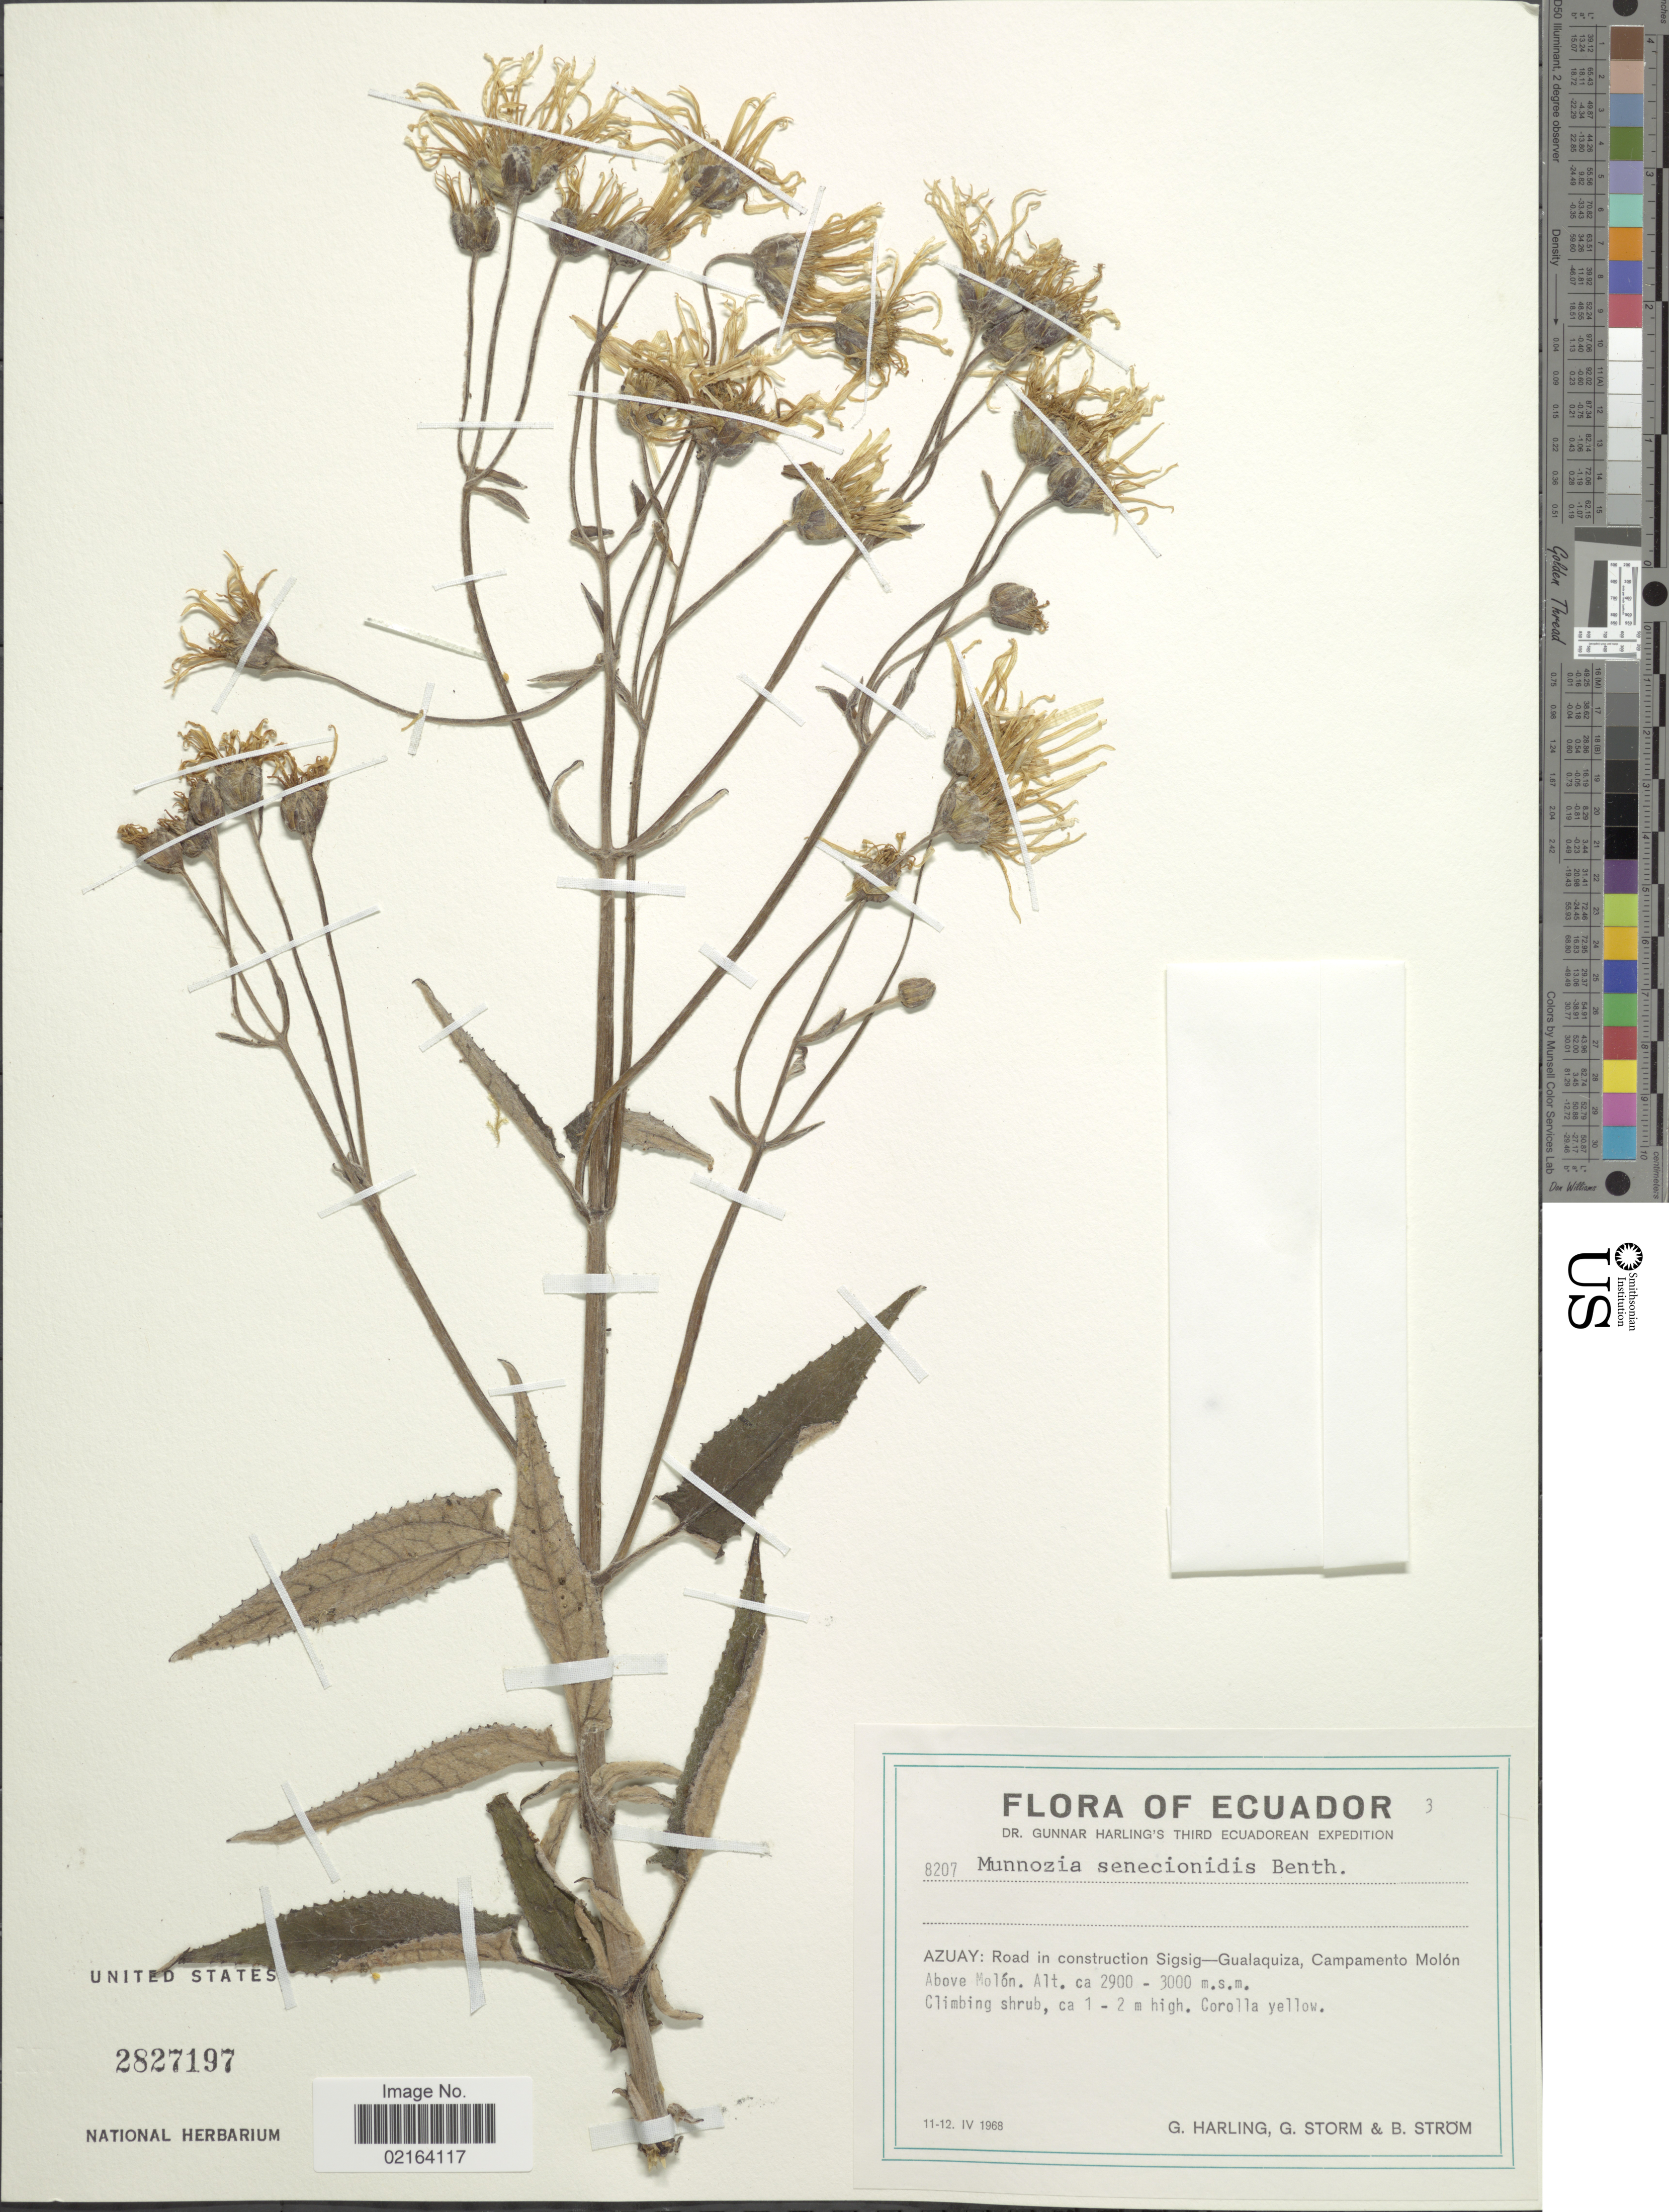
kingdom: Plantae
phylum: Tracheophyta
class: Magnoliopsida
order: Asterales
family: Asteraceae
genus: Munnozia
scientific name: Munnozia senecionidis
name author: Benth.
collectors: G. Harling, G. Storm & B. Ström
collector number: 8207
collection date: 1968-04-11/1968-04-12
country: Ecuador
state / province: Azuay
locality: Azuay: Road in construction Sigsig-Gualaquiza, Campamento Molon, Above Molon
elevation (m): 2900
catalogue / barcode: US 2827197